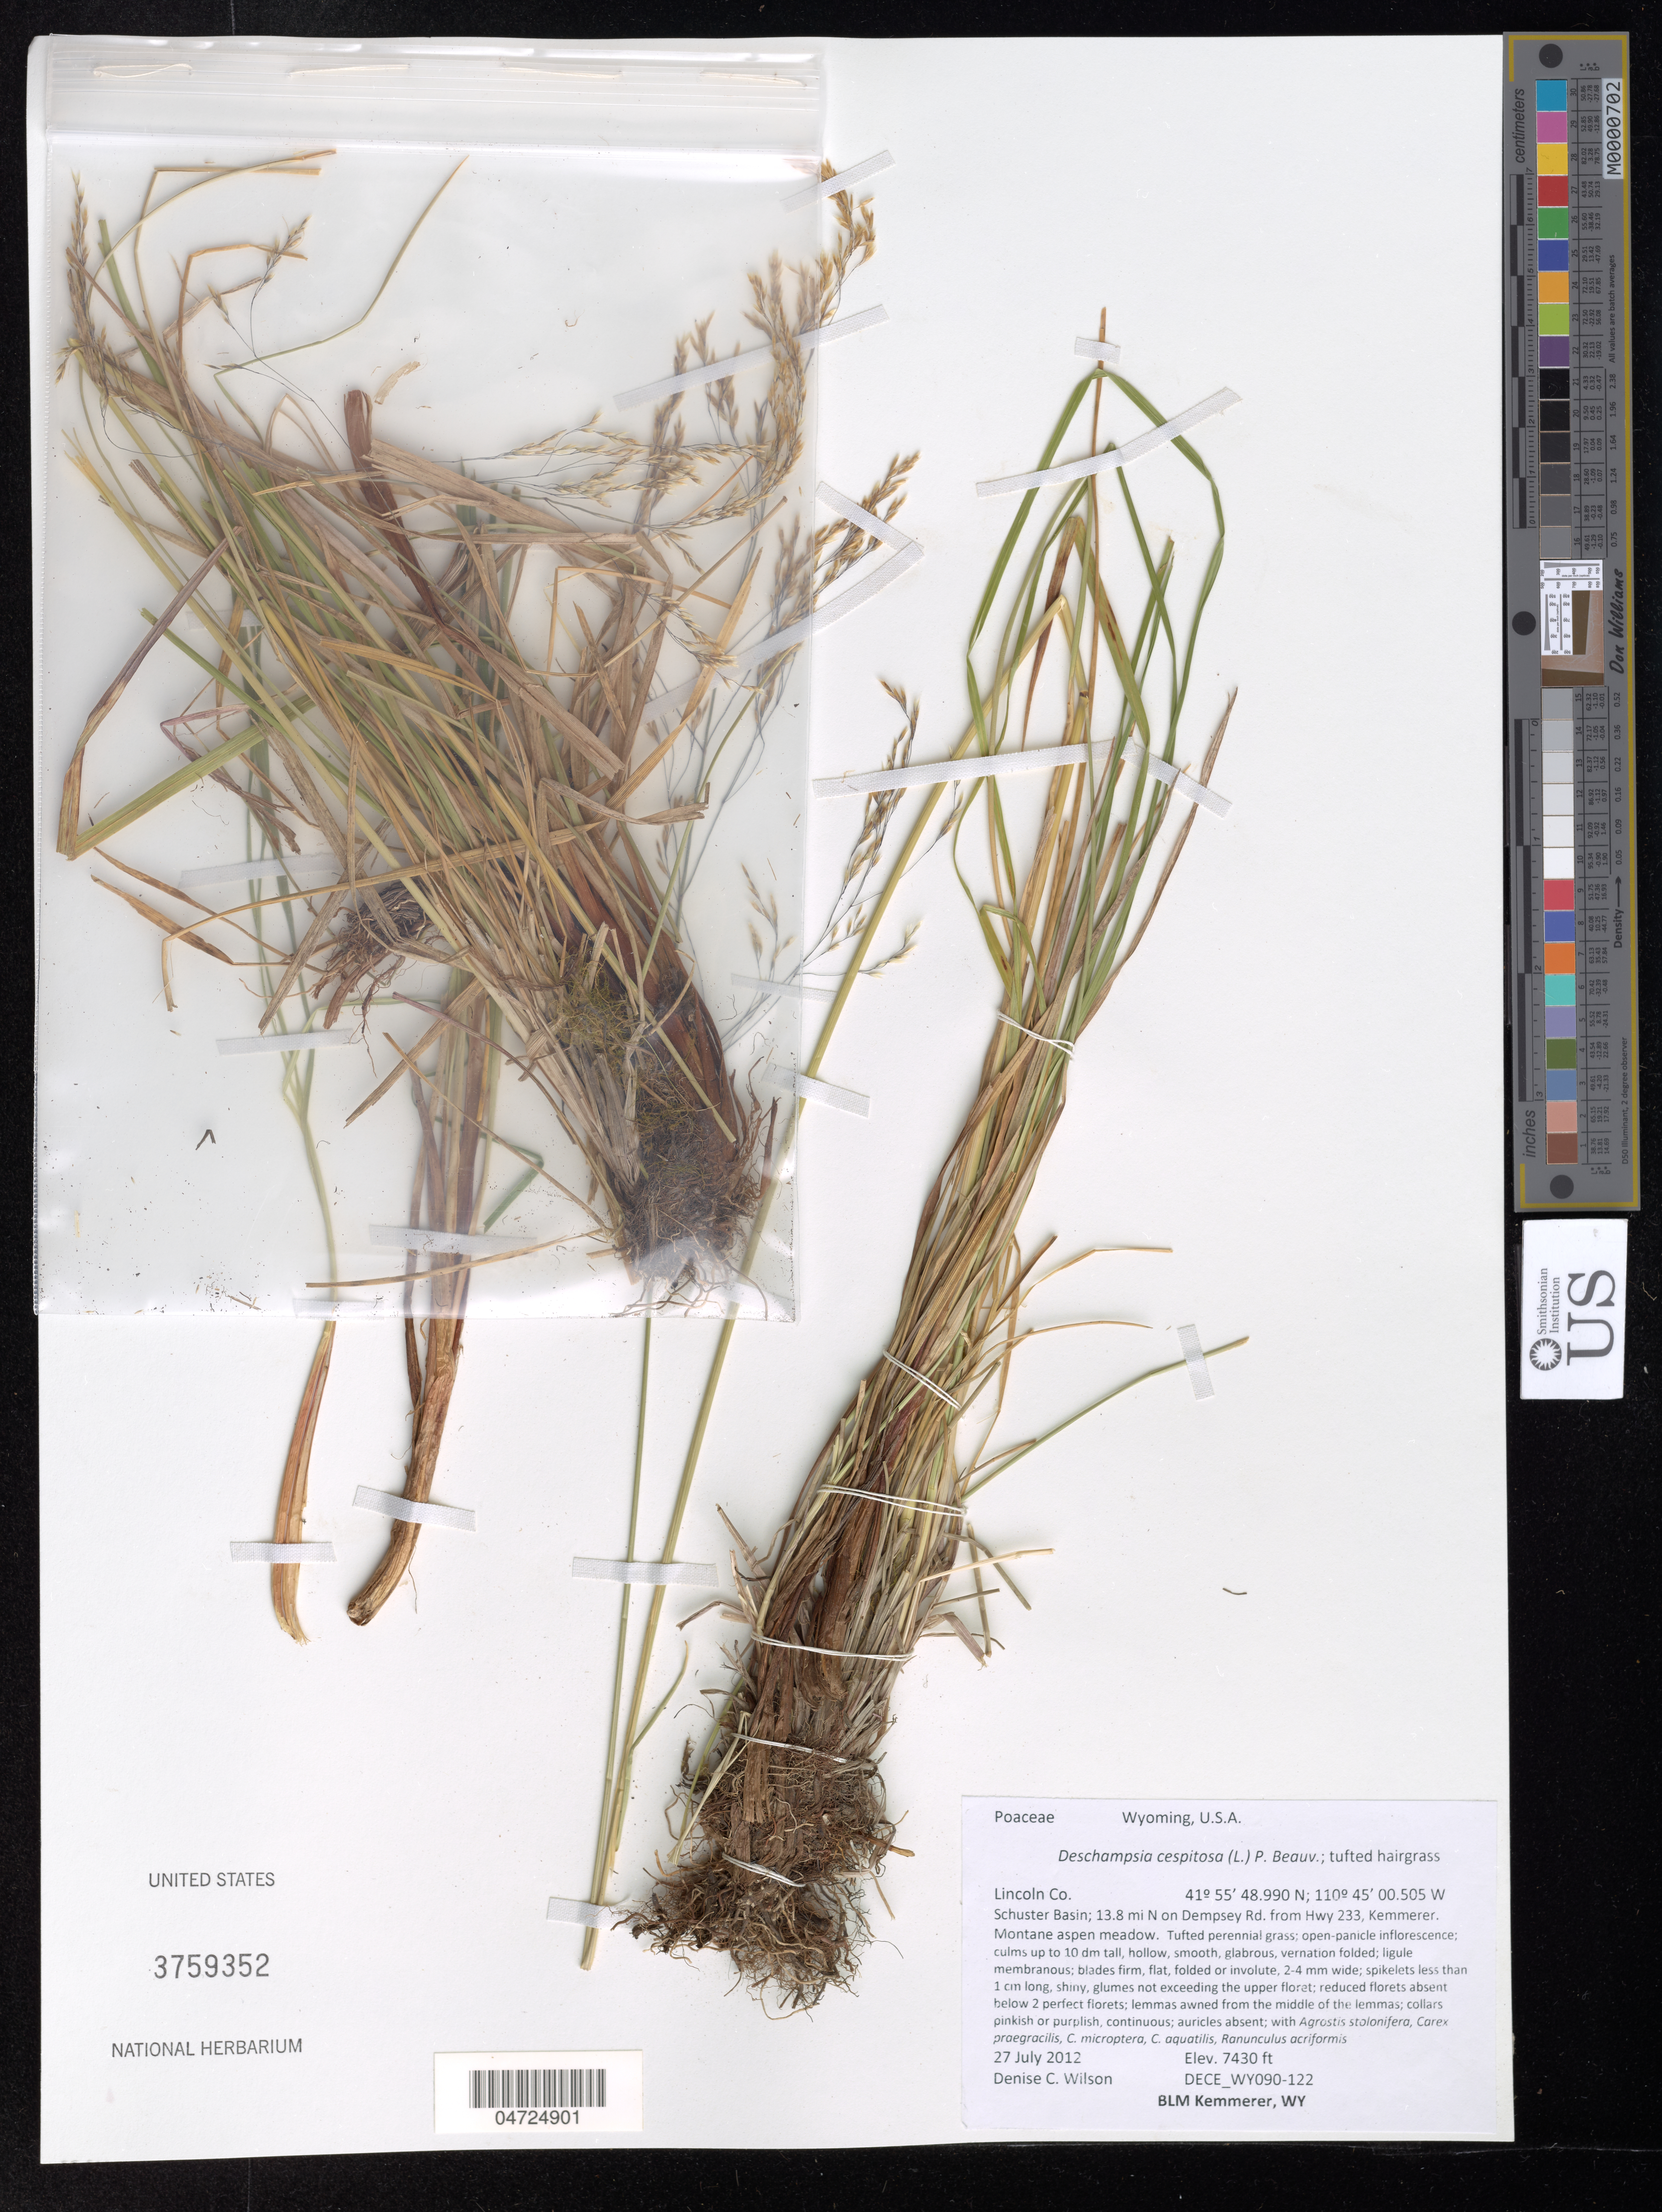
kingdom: Plantae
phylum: Tracheophyta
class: Liliopsida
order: Poales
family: Poaceae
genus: Deschampsia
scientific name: Deschampsia cespitosa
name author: (L.) P. Beauv.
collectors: D. Wilson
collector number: DECE_WY090-122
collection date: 2012-07-27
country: United States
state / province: Wyoming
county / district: Lincoln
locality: Lincoln Co. Schuster Basin; 13.8 mi N on Dempsey Rd. from Hwy 233, Kemmerer.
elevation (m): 2265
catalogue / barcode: US 3759352